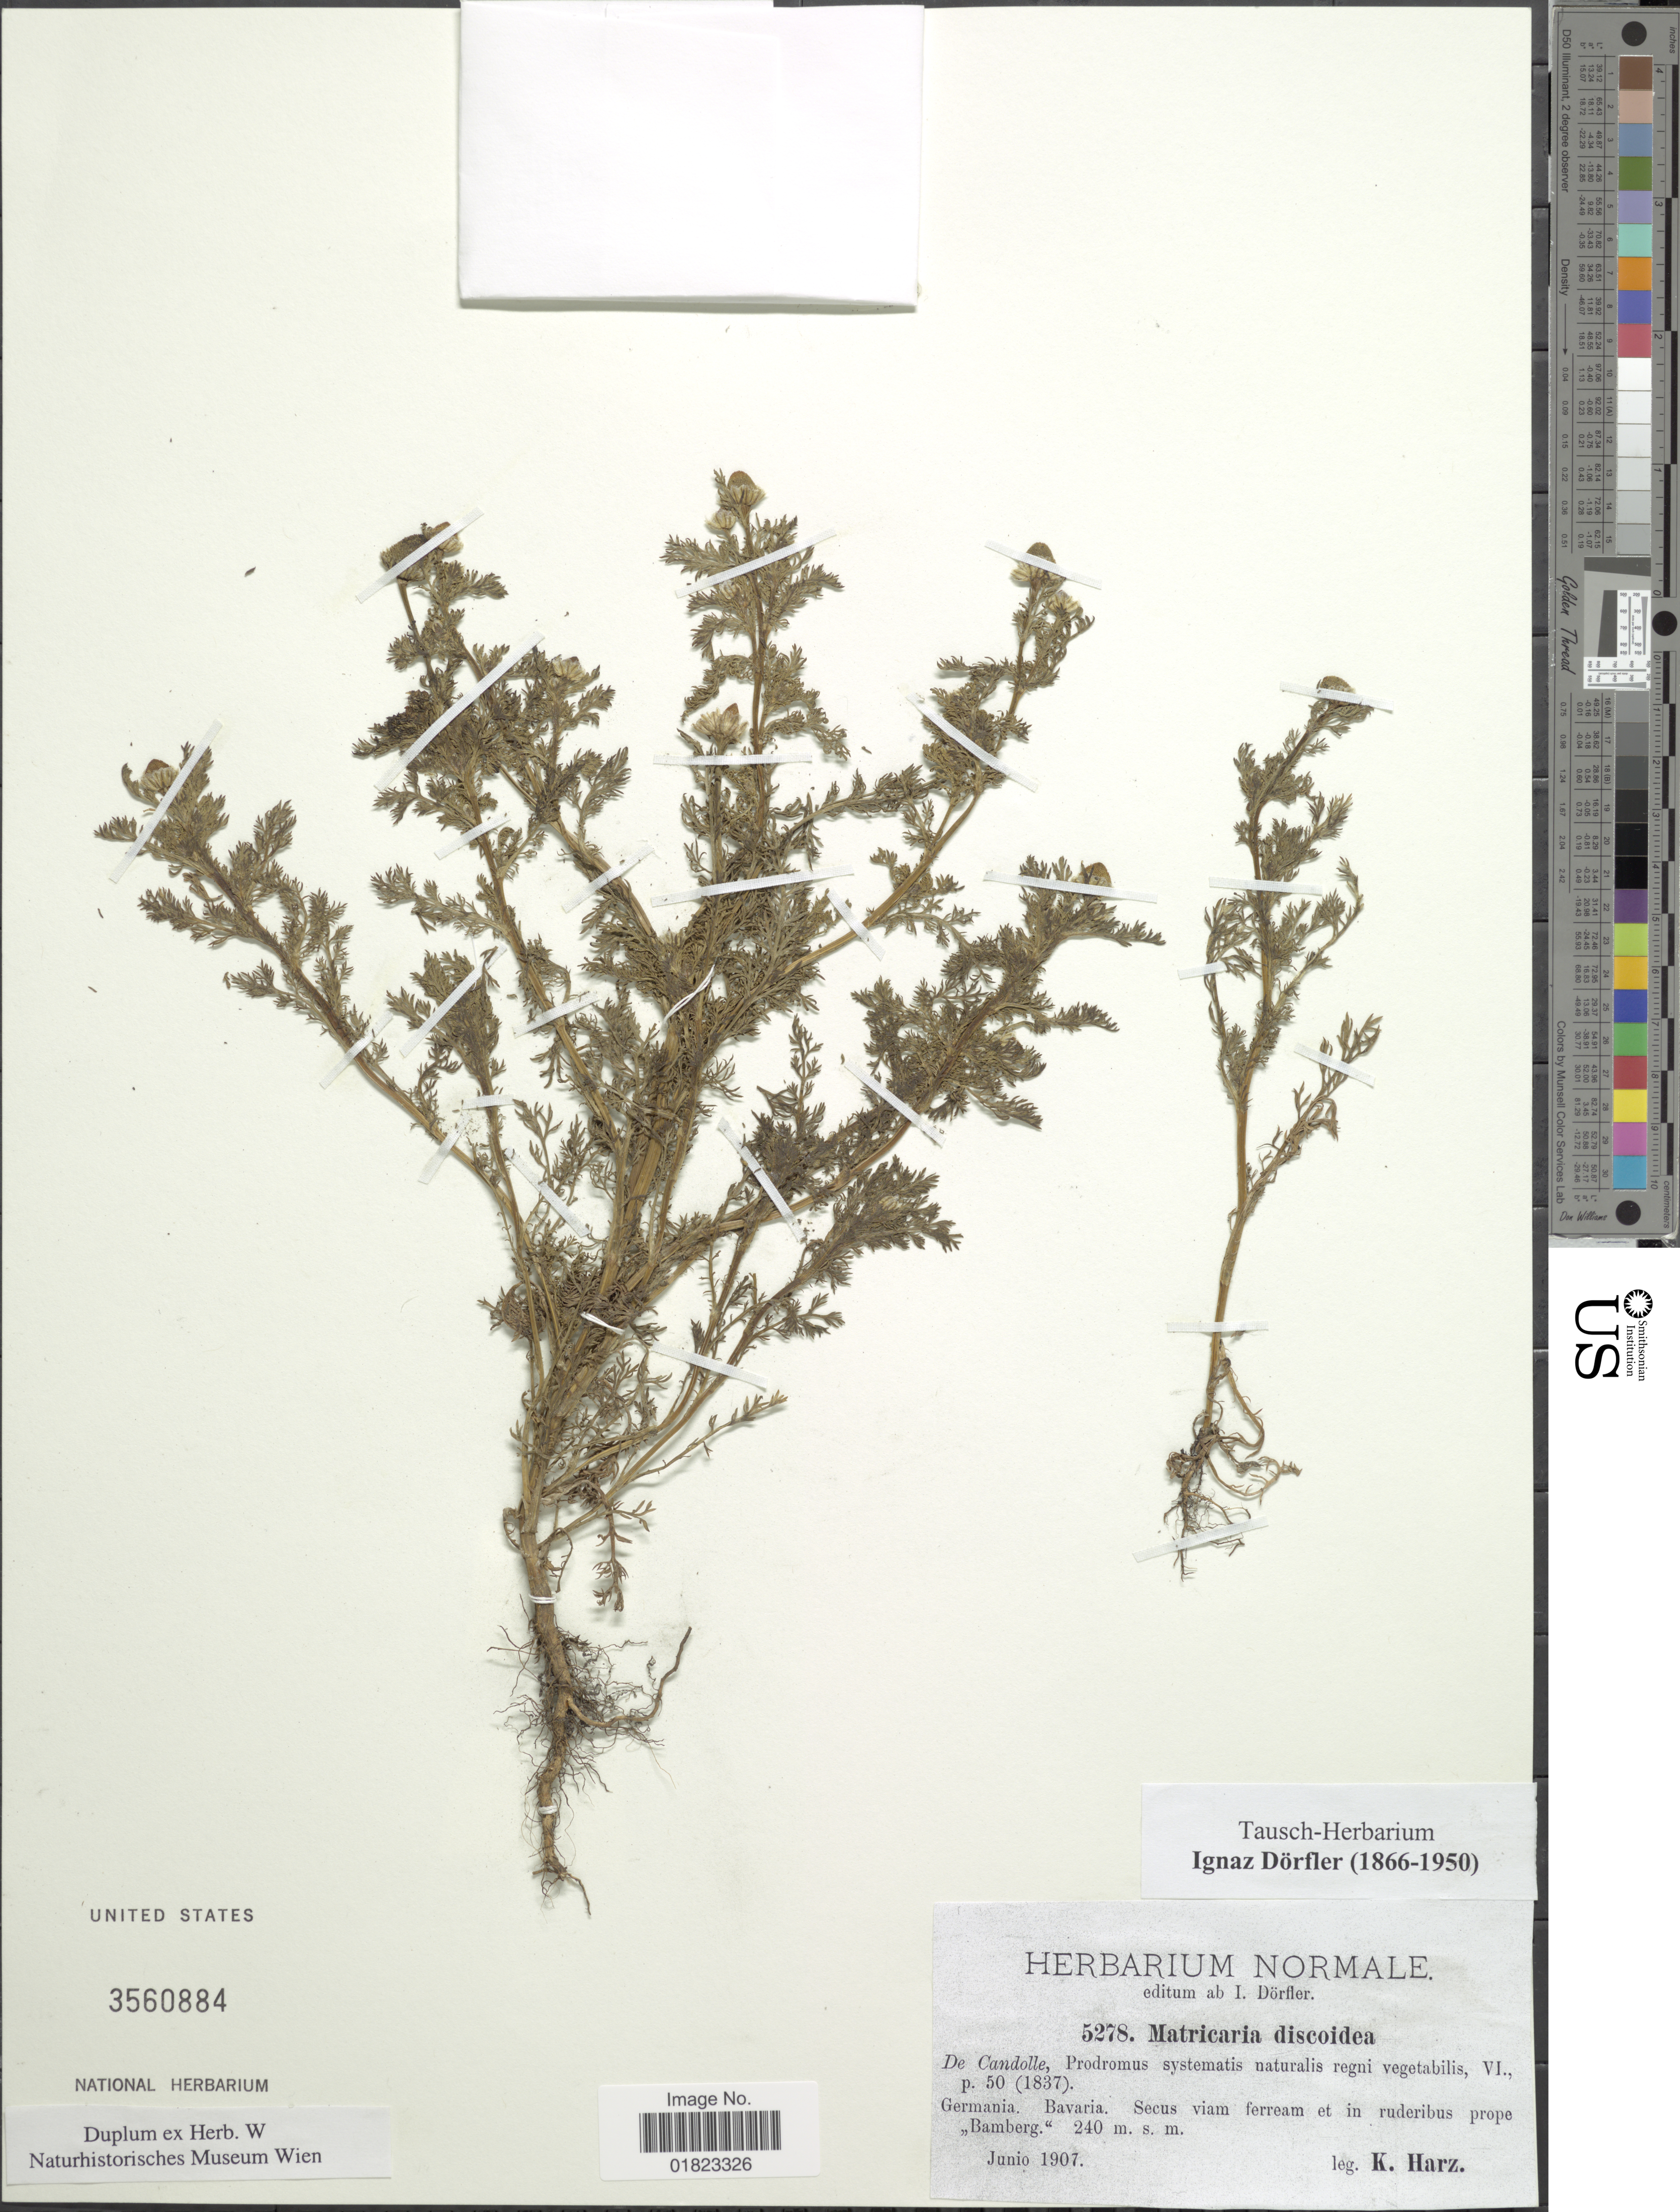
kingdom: Plantae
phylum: Tracheophyta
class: Magnoliopsida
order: Asterales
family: Asteraceae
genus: Matricaria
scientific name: Matricaria matricarioides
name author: (Less.) Porter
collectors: K. Harz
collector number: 5278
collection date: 1907-06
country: Germany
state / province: Bayern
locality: Germania, Bavaria. Secus viam ferream et ruderatis prope "Bamberg"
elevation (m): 240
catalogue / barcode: US 3560884